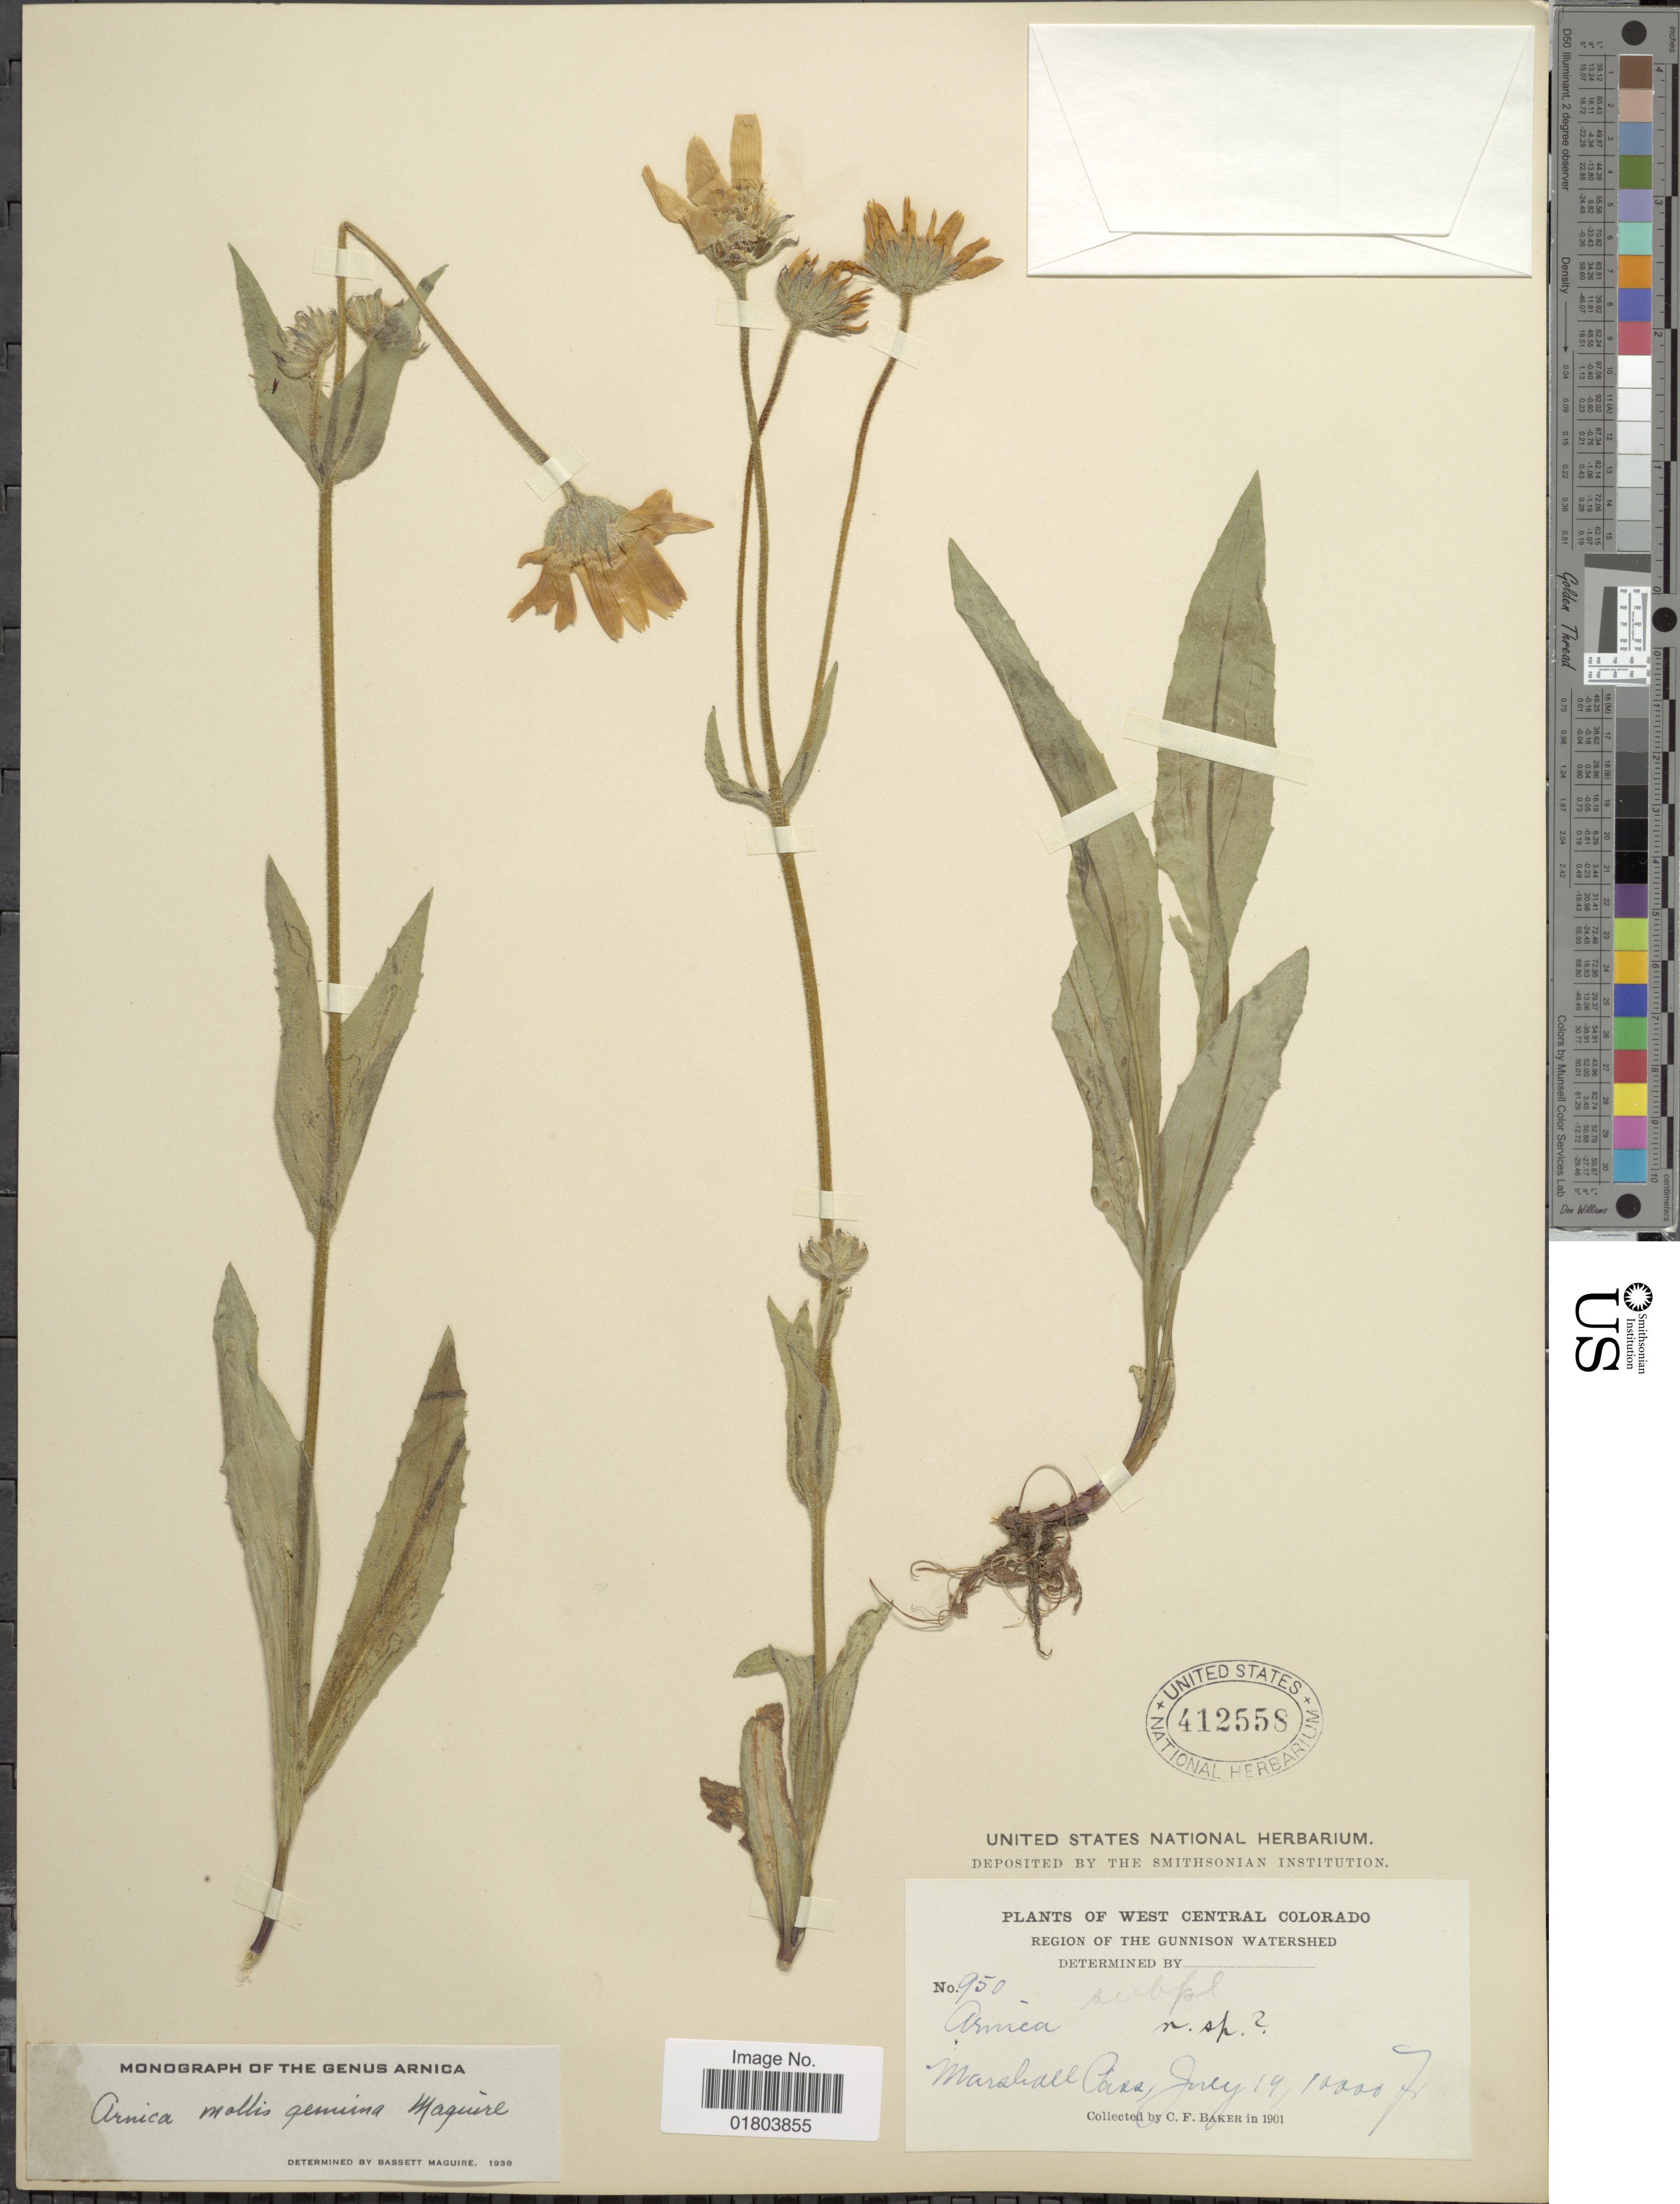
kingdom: Plantae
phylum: Tracheophyta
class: Magnoliopsida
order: Asterales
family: Asteraceae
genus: Arnica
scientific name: Arnica mollis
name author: Hook.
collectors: C. F. Baker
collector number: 950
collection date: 1901-07-19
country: United States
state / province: Colorado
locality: West Central Colorado, Region of the Gunnison Watershed, Marshall Pass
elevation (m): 3048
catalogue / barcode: US 412558